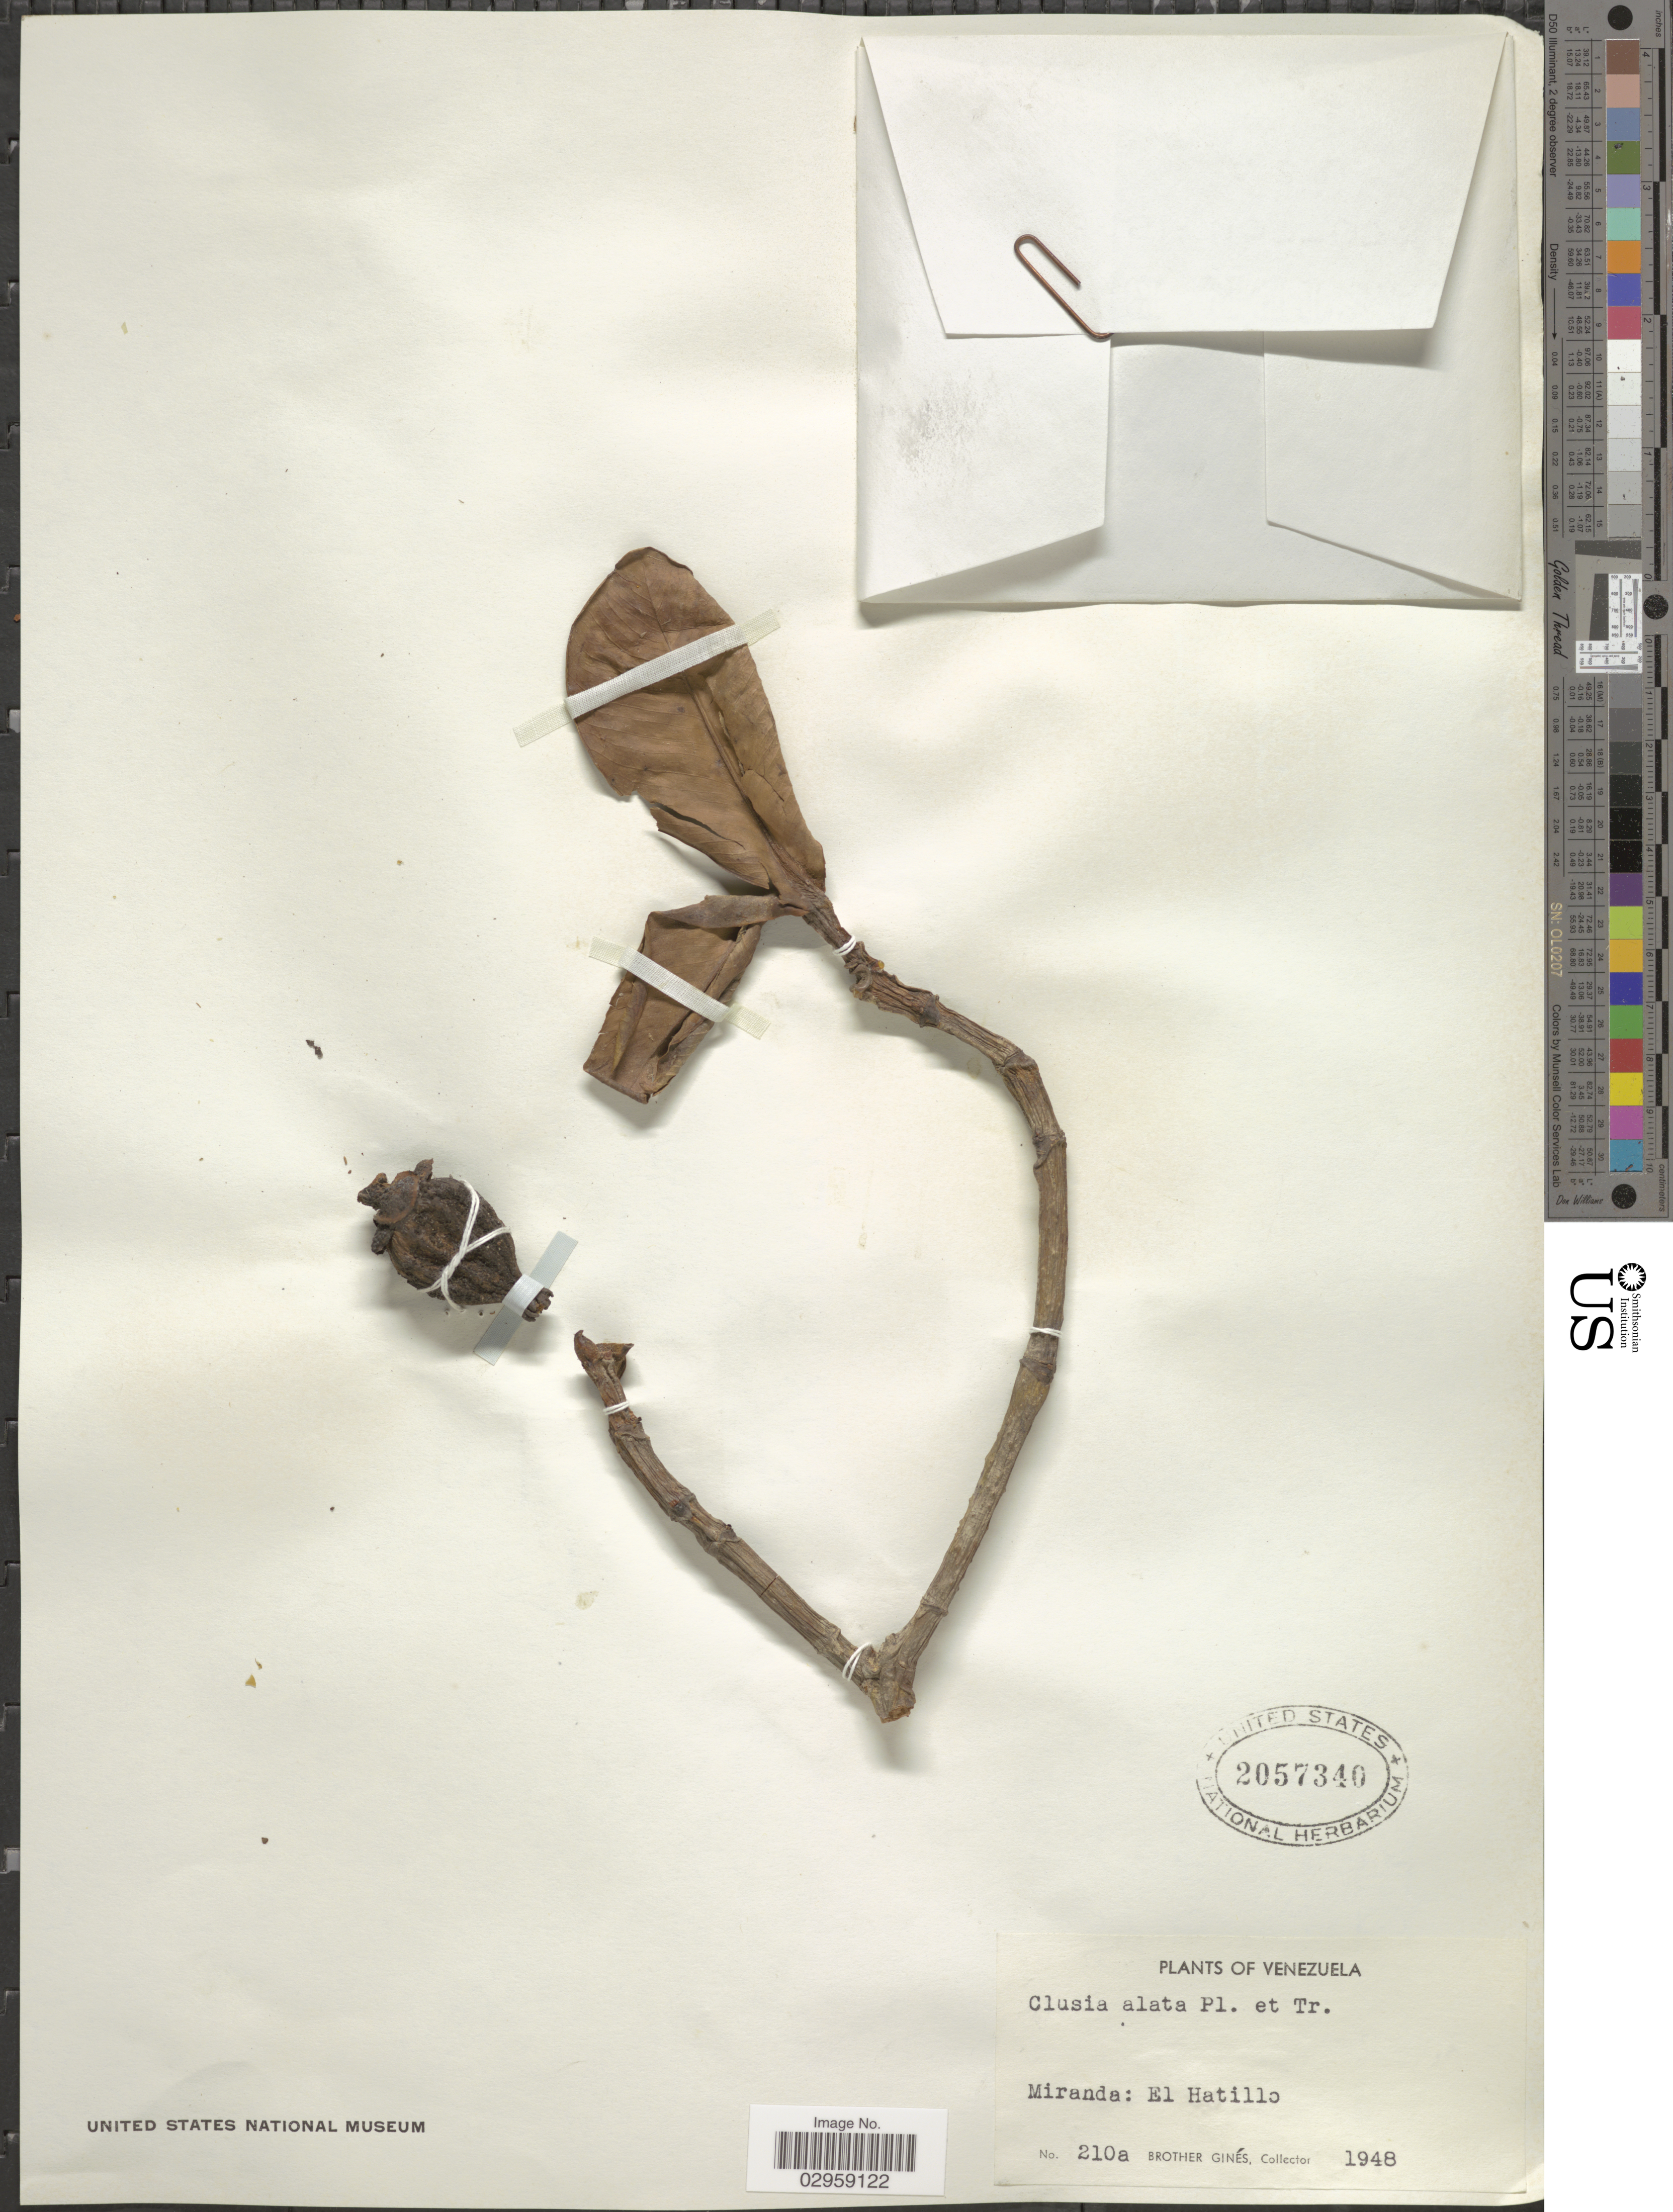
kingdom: Plantae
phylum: Tracheophyta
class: Magnoliopsida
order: Malpighiales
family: Clusiaceae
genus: Clusia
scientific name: Clusia alata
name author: Triana & Planch.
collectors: Bro. Gines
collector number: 210a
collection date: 1948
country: Venezuela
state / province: Miranda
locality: El Hatillo.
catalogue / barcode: US 2057340